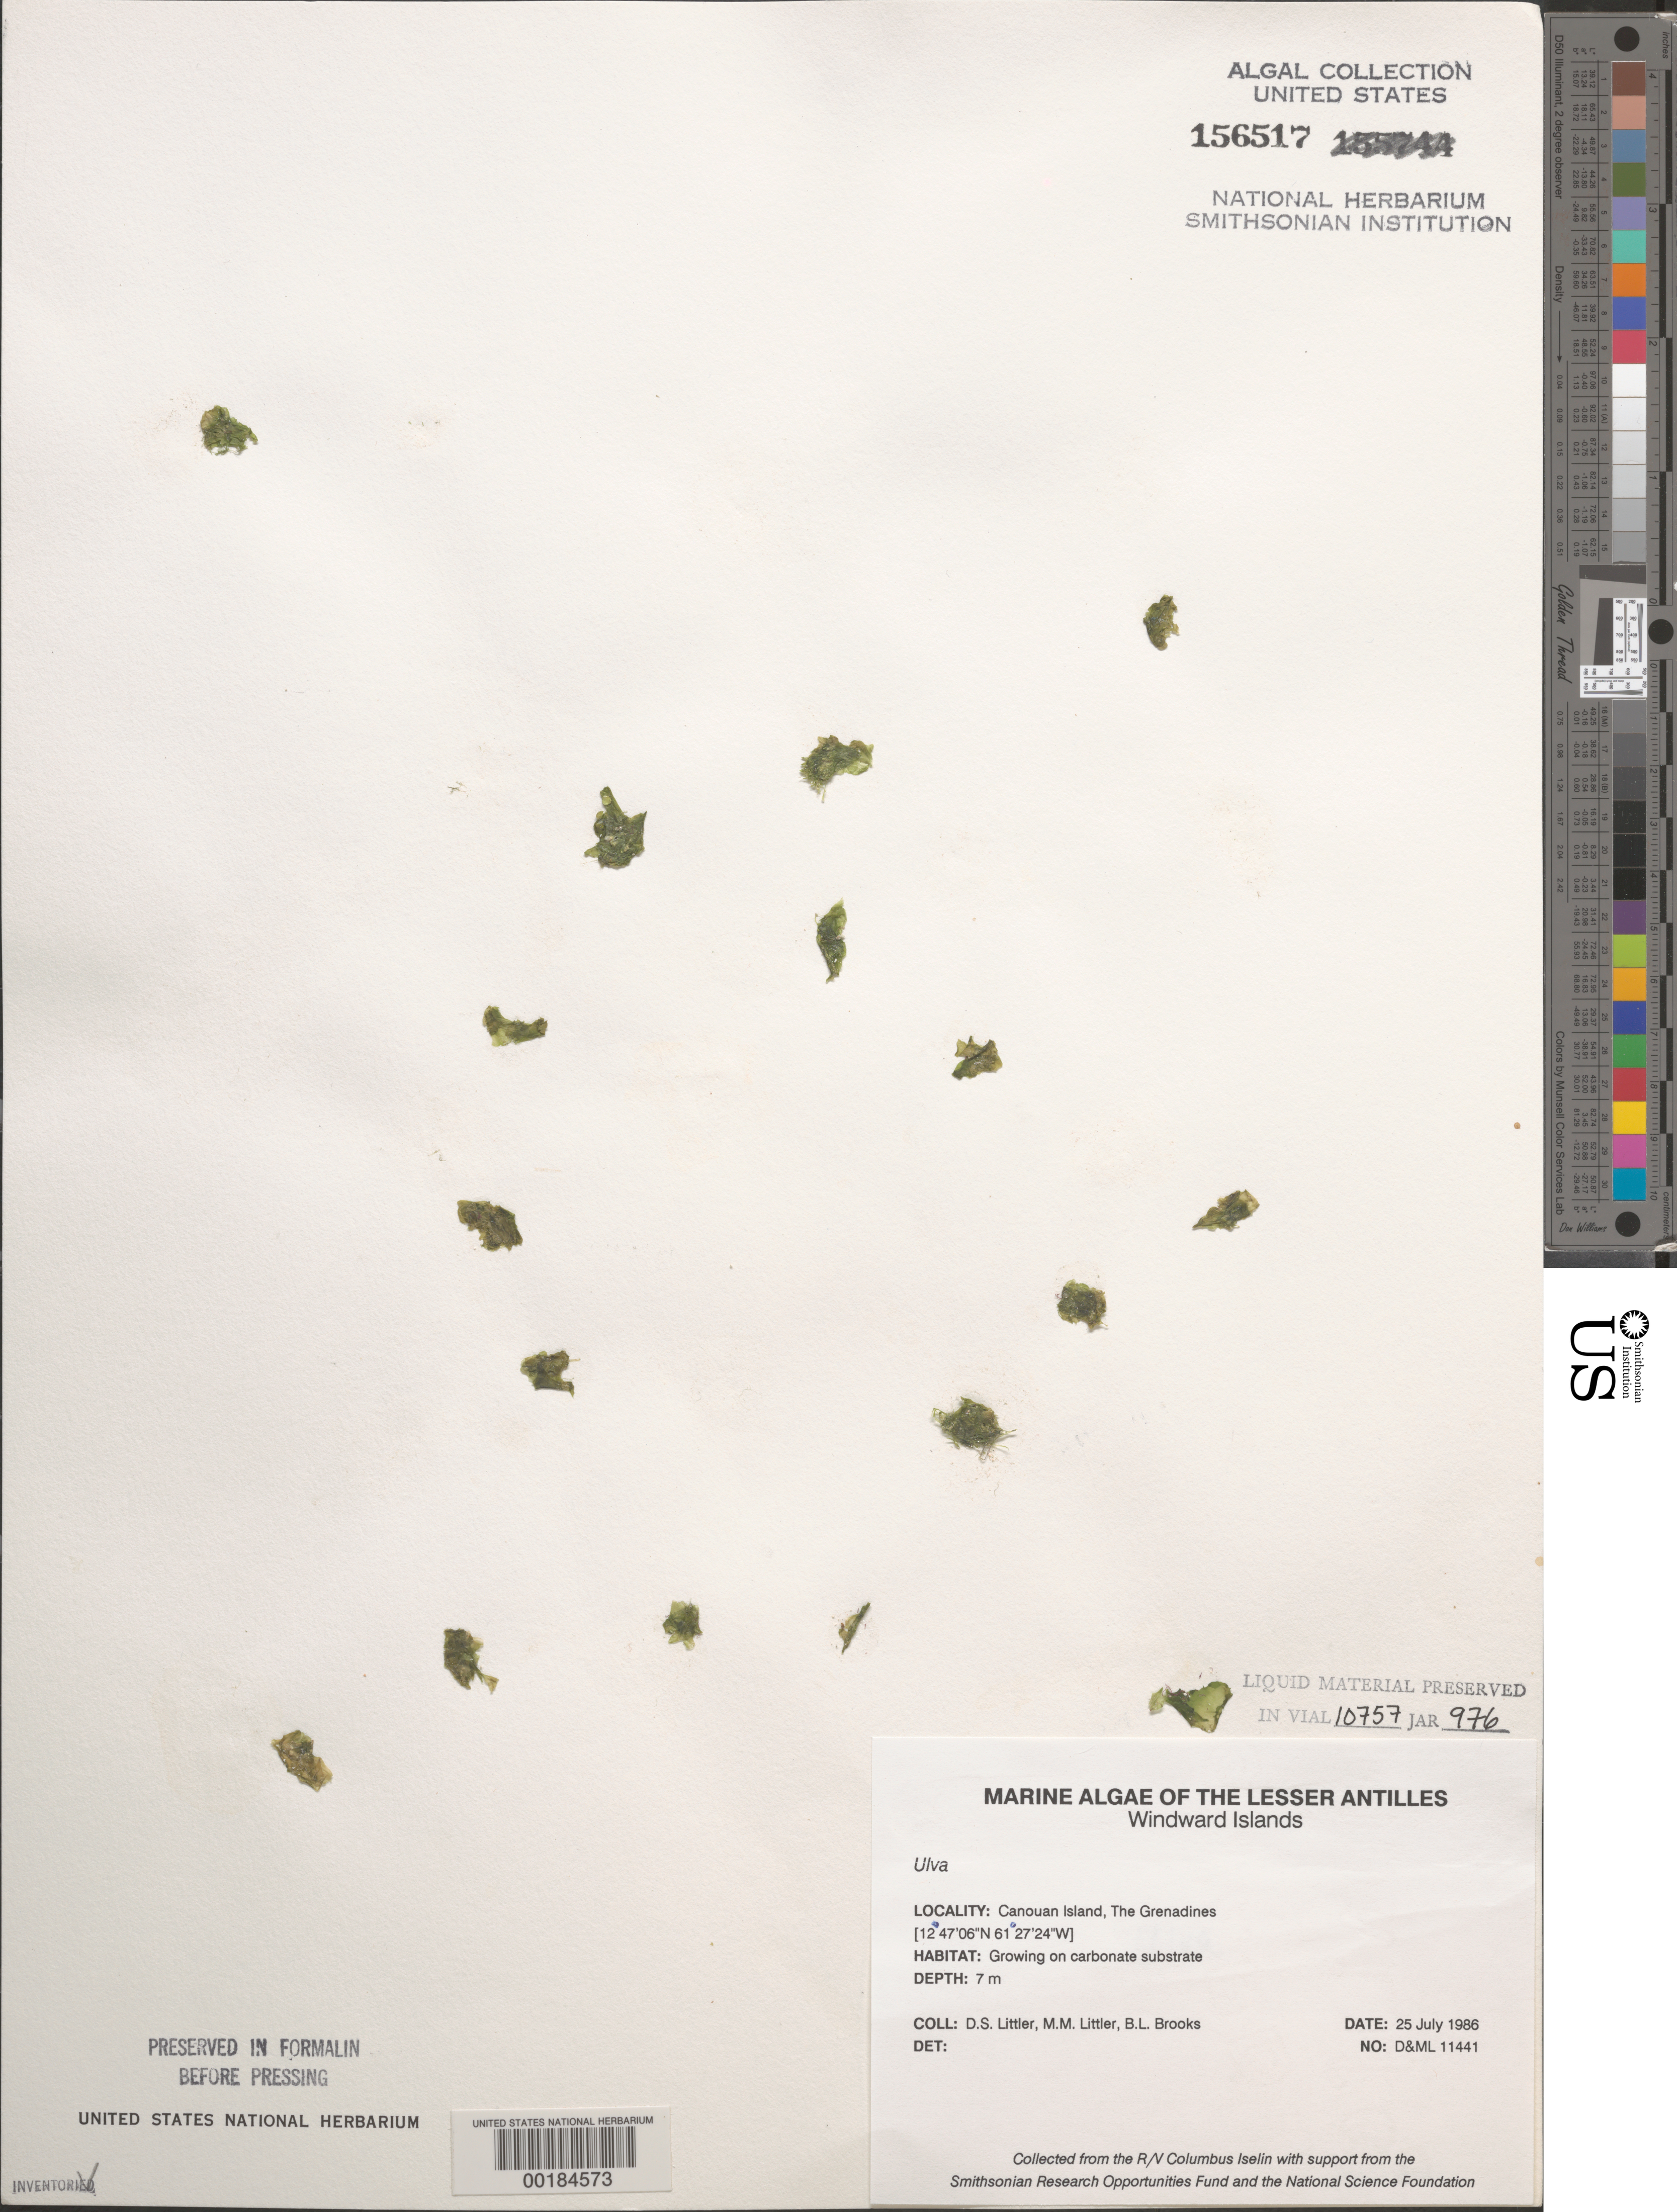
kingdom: Plantae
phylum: Chlorophyta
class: Ulvophyceae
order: Ulvales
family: Ulvaceae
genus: Ulva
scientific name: Ulva sp.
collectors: D. S. Littler, M. M. Littler & B. Brooks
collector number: D&ML 11441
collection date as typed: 25 Jul 1986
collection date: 1986-07-25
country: St. Vincent - Grenadines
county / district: Grenadines Parish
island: Canouan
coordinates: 12 47' 06" N, 61 27' 24" W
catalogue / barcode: US 156517